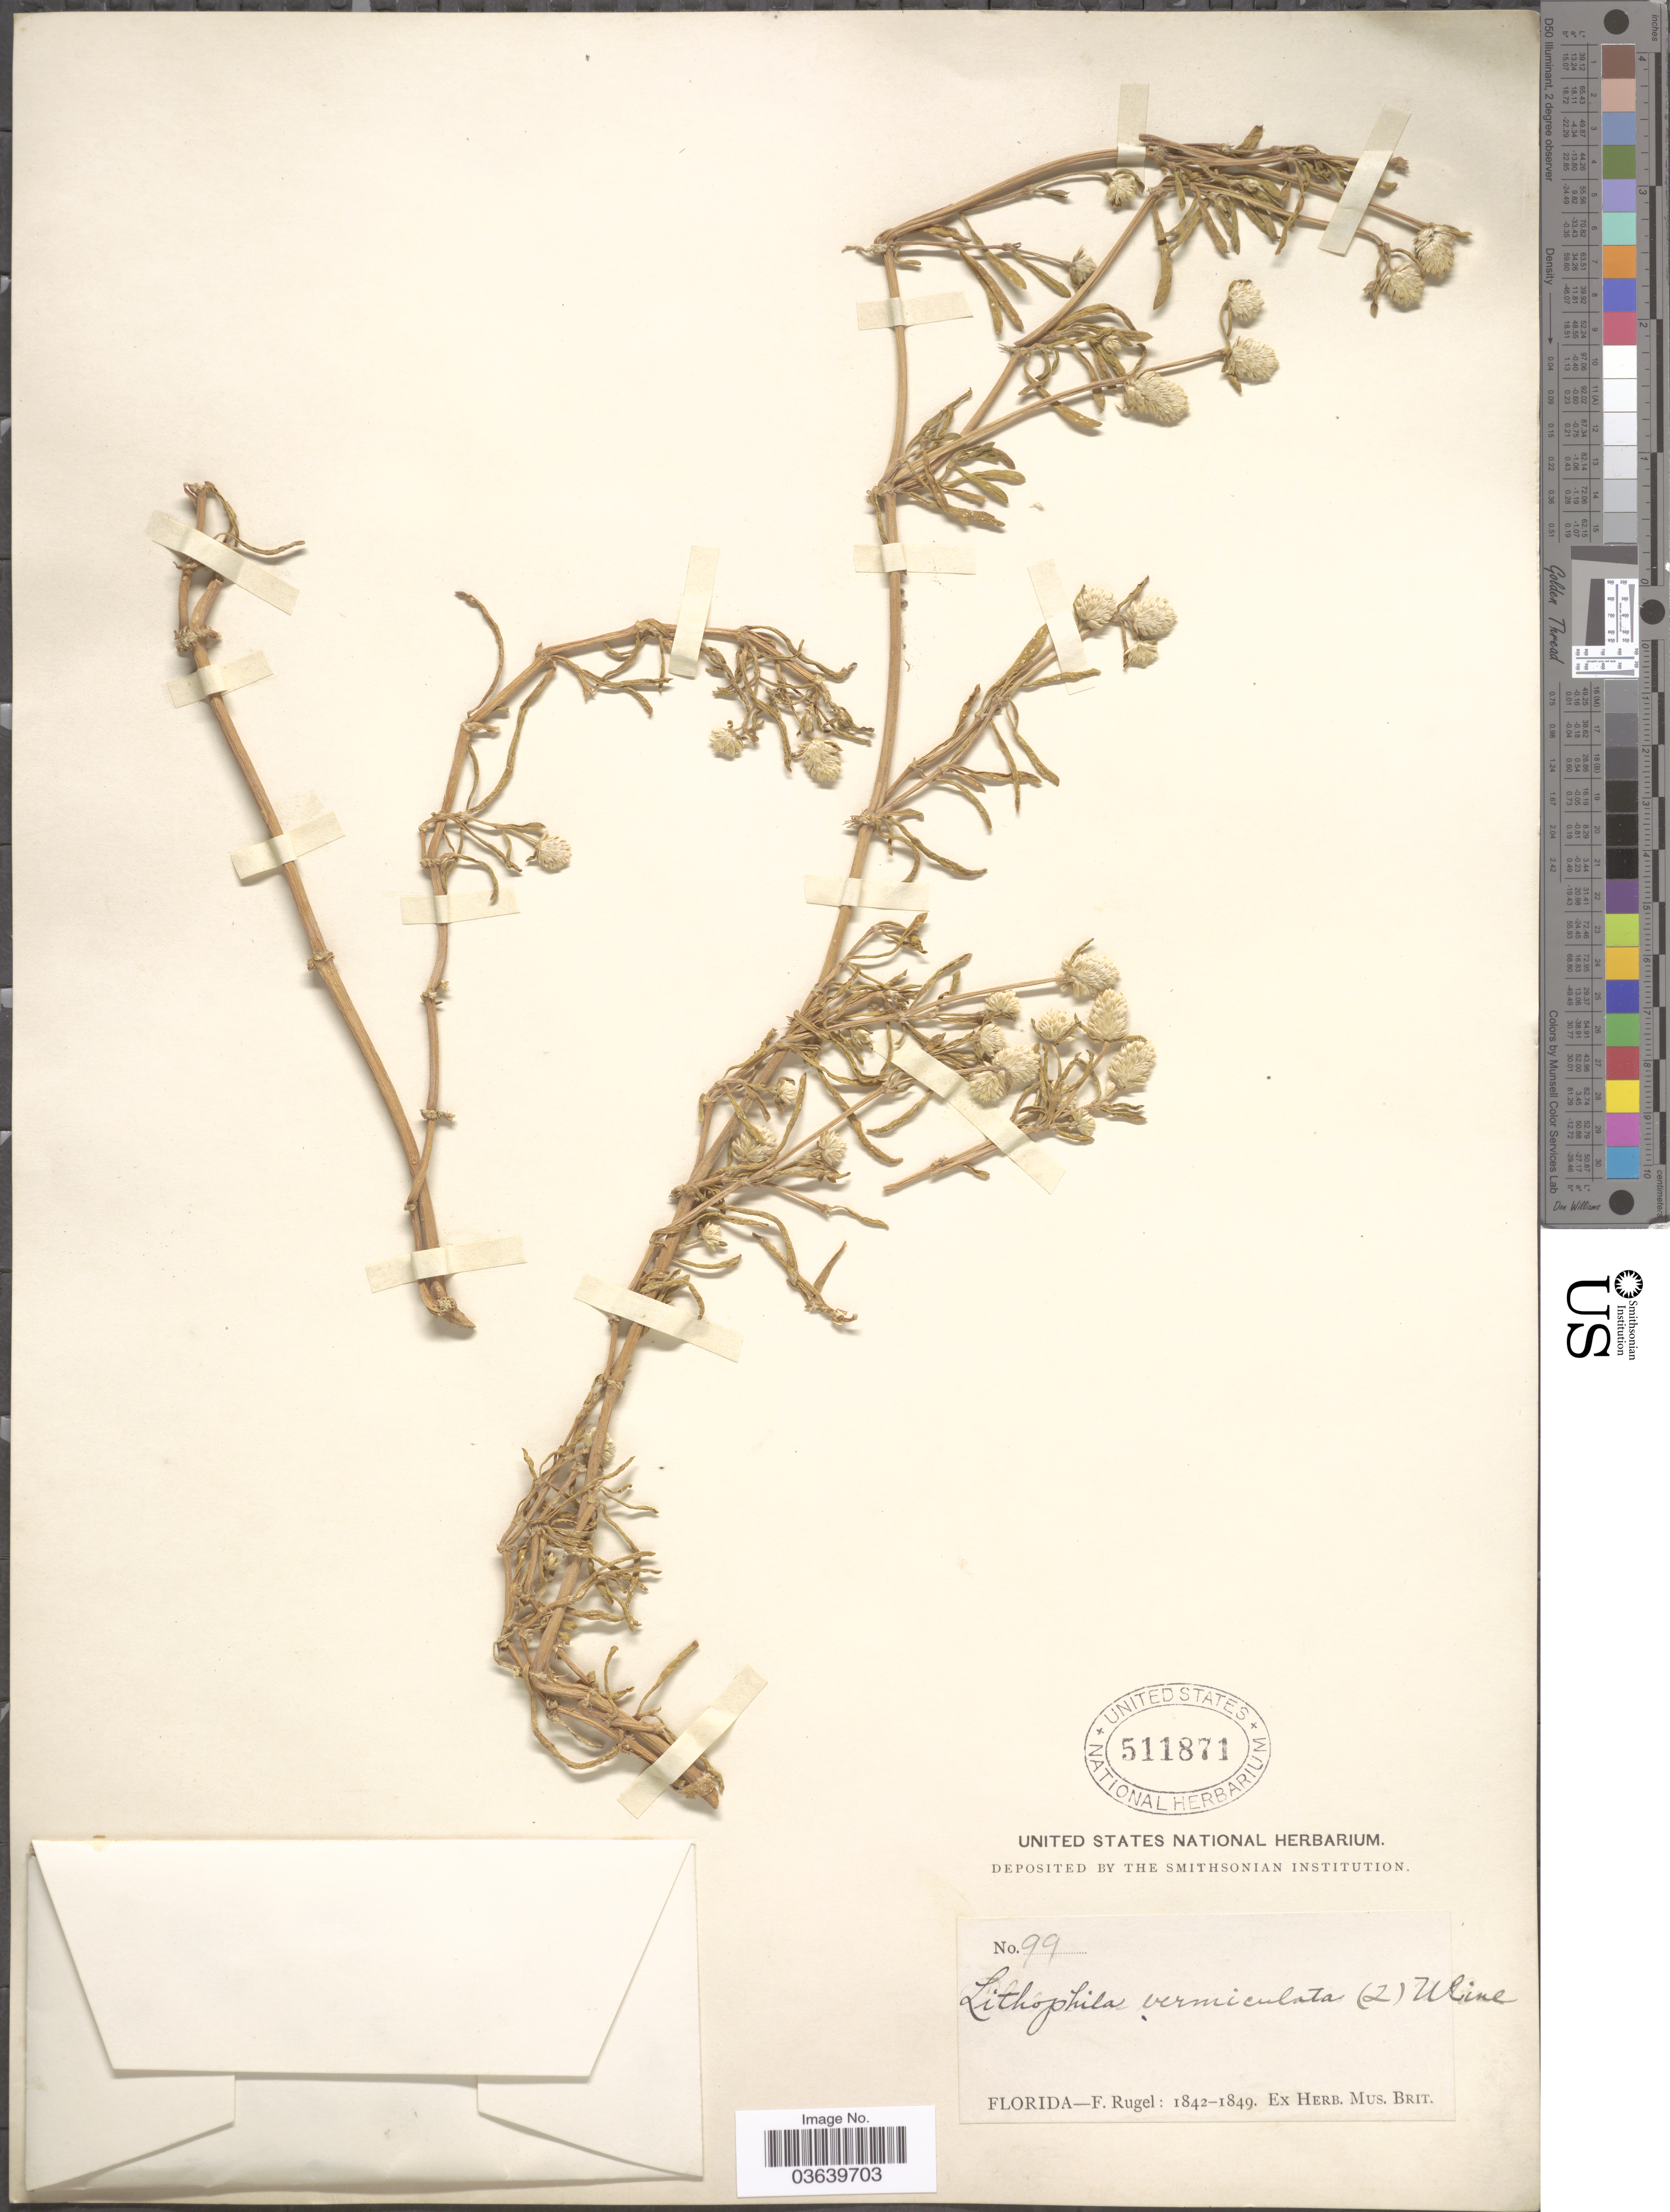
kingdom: Plantae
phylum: Tracheophyta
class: Magnoliopsida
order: Caryophyllales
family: Amaranthaceae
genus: Gomphrena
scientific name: Gomphrena vermicularis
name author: L.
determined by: Strong, Mark T., (BOT), Smithsonian Institution - National Museum of Natural History (UNITED STATES)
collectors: F. Rugel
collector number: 99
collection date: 1842/1849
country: United States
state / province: Florida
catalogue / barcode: US 511871